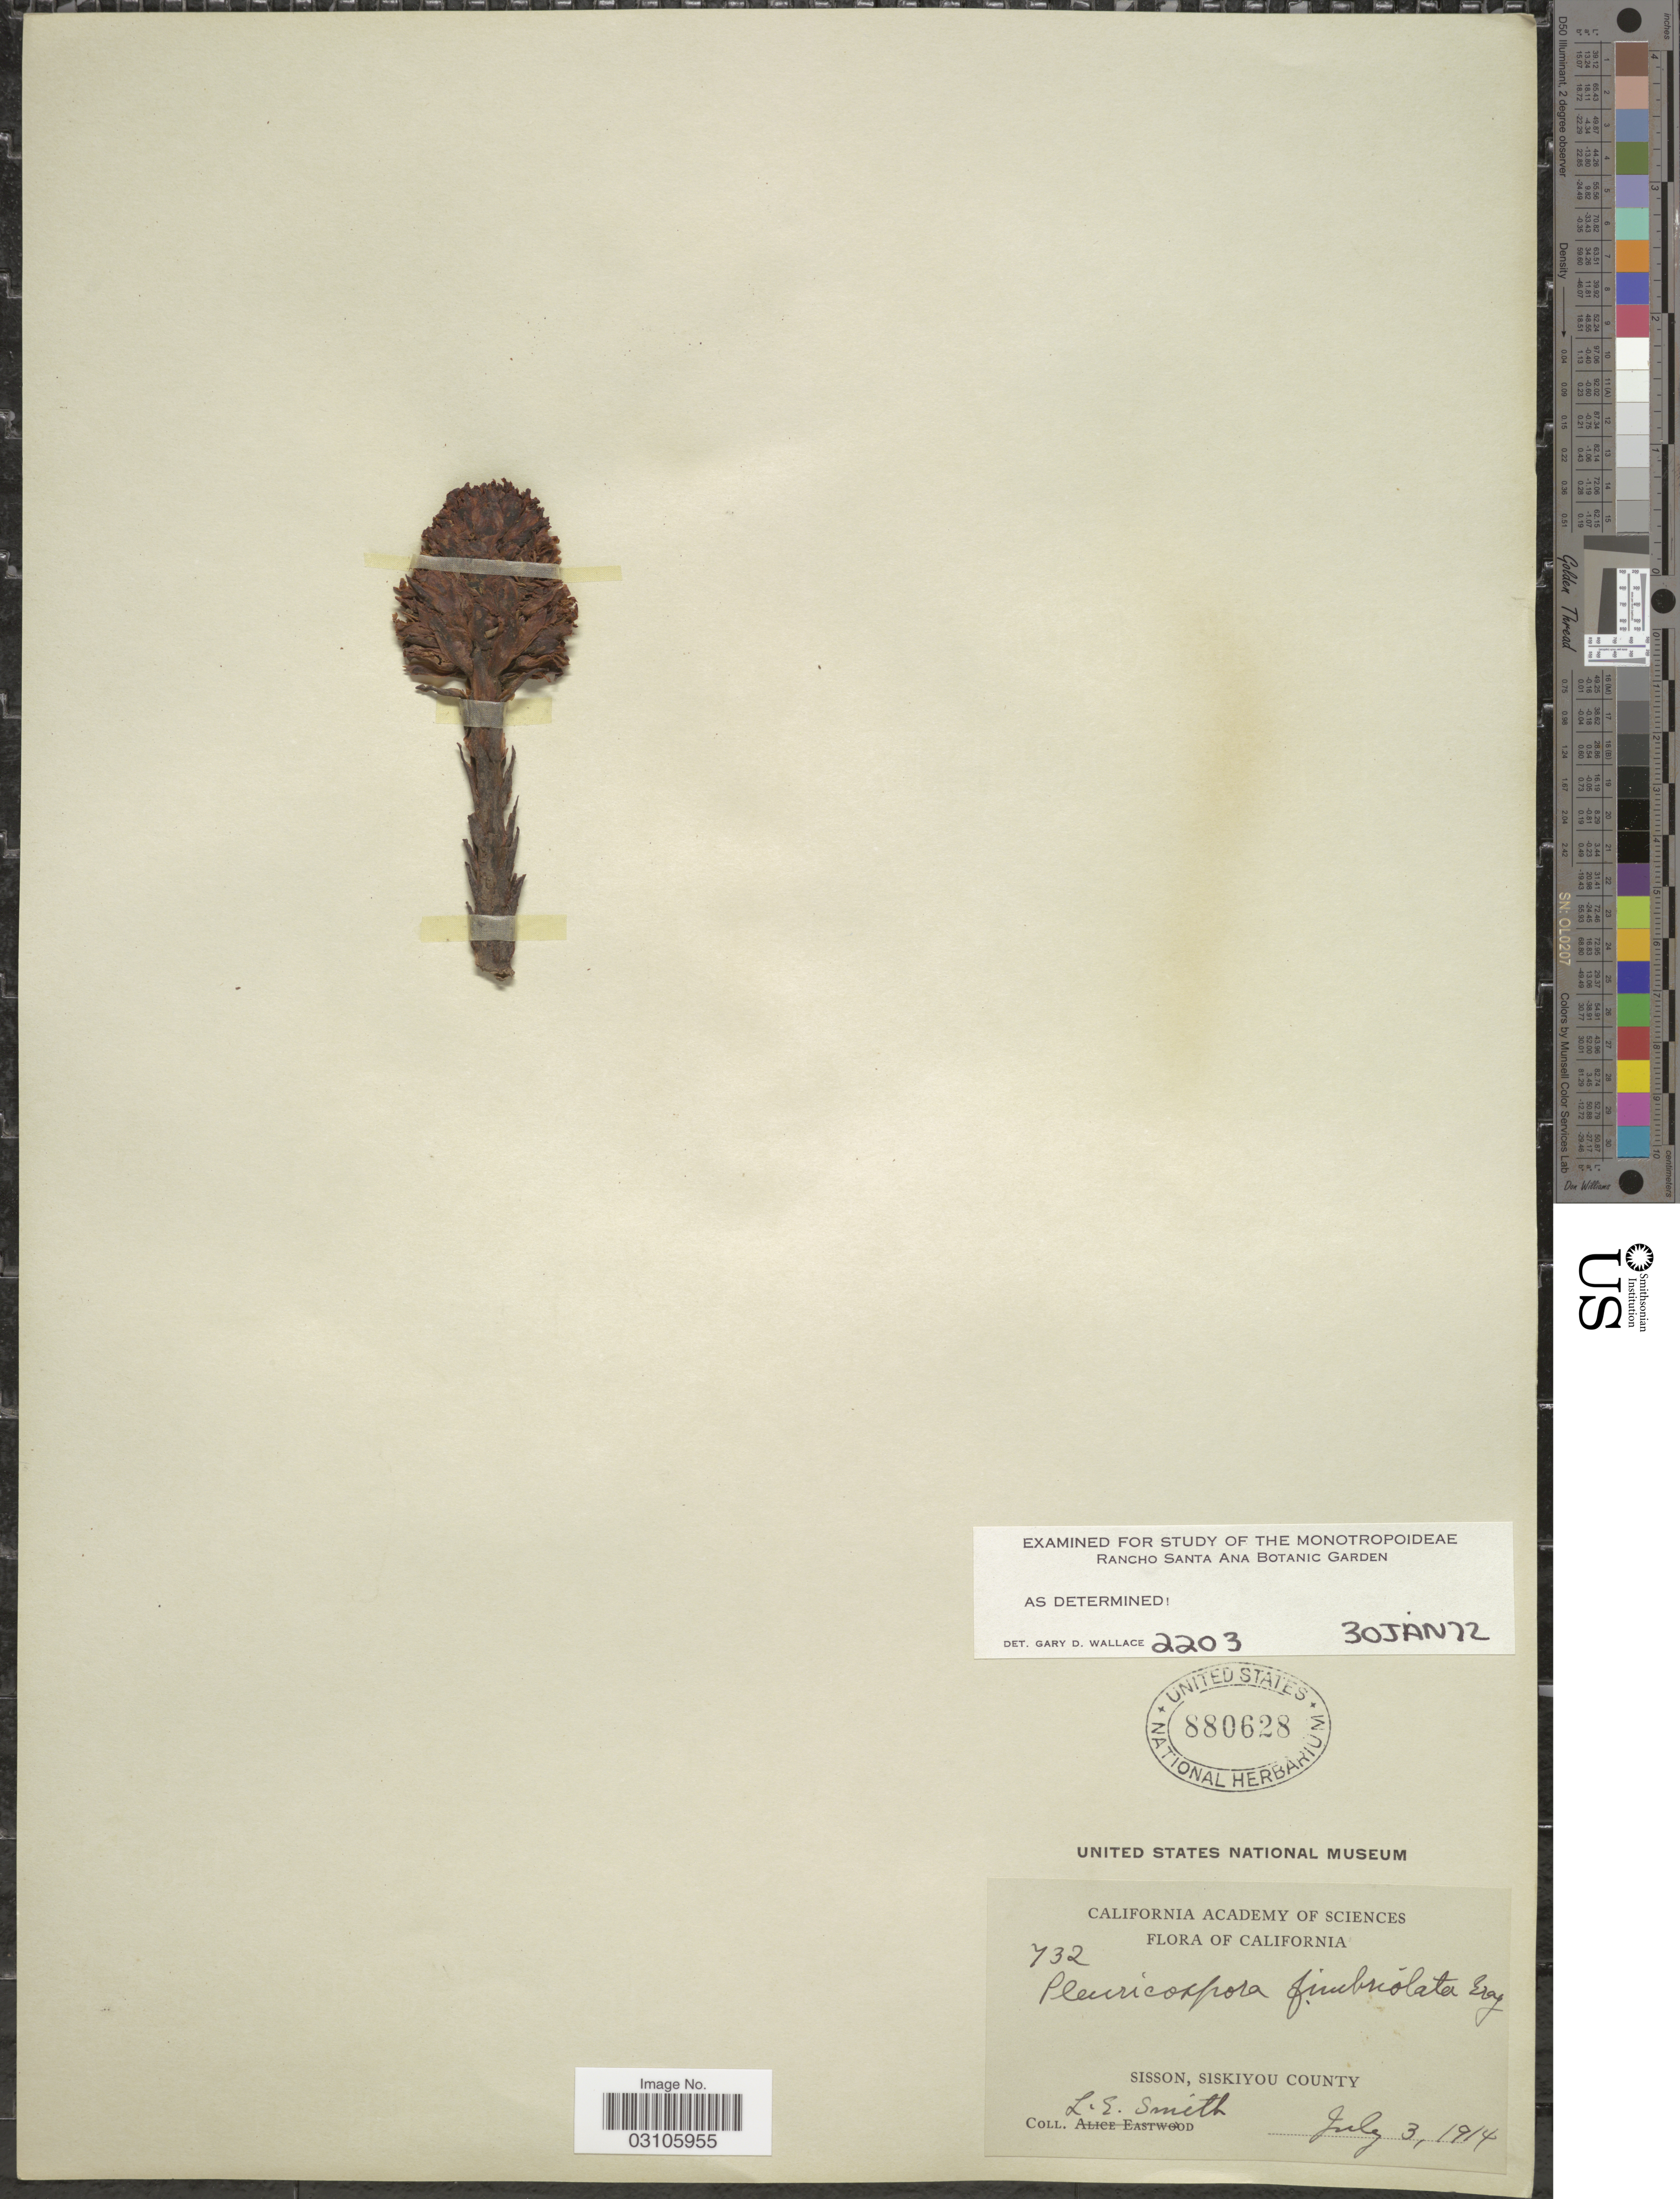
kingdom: Plantae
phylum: Tracheophyta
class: Magnoliopsida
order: Ericales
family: Ericaceae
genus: Pleuricospora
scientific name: Pleuricospora sp.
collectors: L. E. Smith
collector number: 732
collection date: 1914-07-03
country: United States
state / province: California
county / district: Siskiyou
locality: Sisson, Siskiyou County.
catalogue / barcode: US 880628